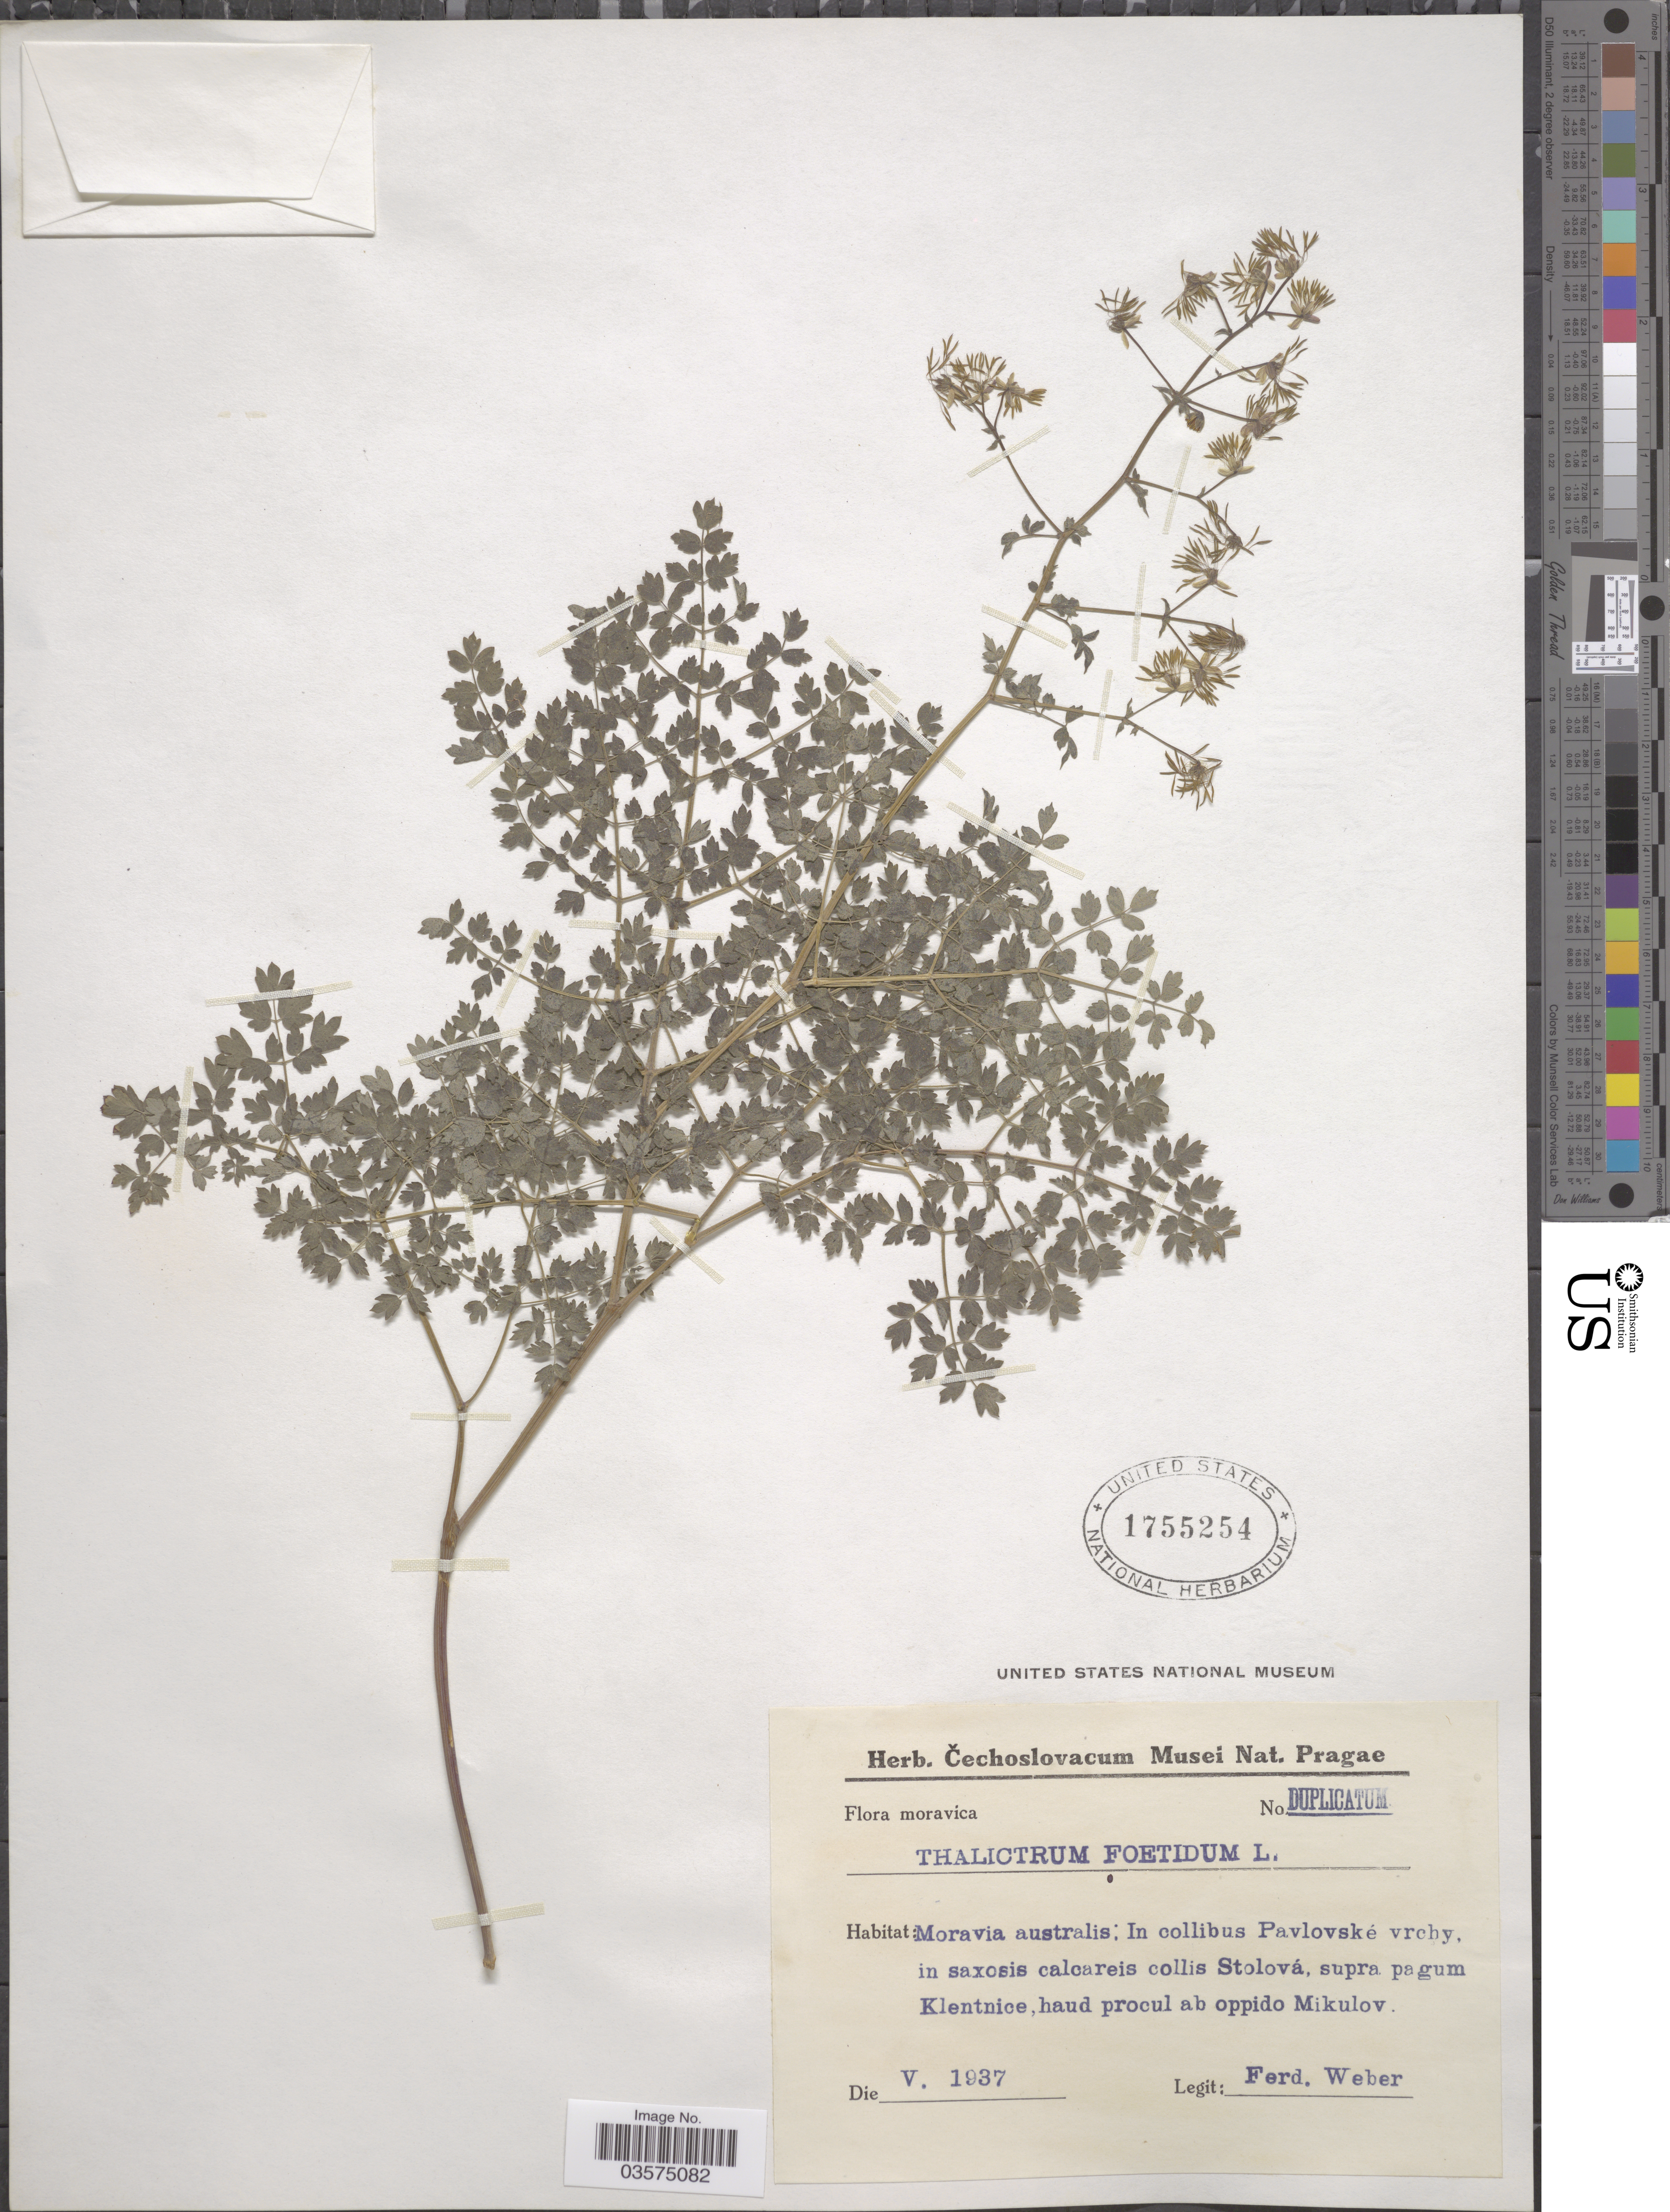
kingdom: Plantae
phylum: Tracheophyta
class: Magnoliopsida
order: Ranunculales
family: Ranunculaceae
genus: Thalictrum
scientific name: Thalictrum foetidum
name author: L.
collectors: F. Weber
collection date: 1937-05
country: Czechia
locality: Moravica. Moravia australis; In collibus Pavlovské vrchy, in saxosis calcareis collis Stolová, supra pagum Klentnice, haud procul ab oppido Mikulov.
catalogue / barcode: US 1755254